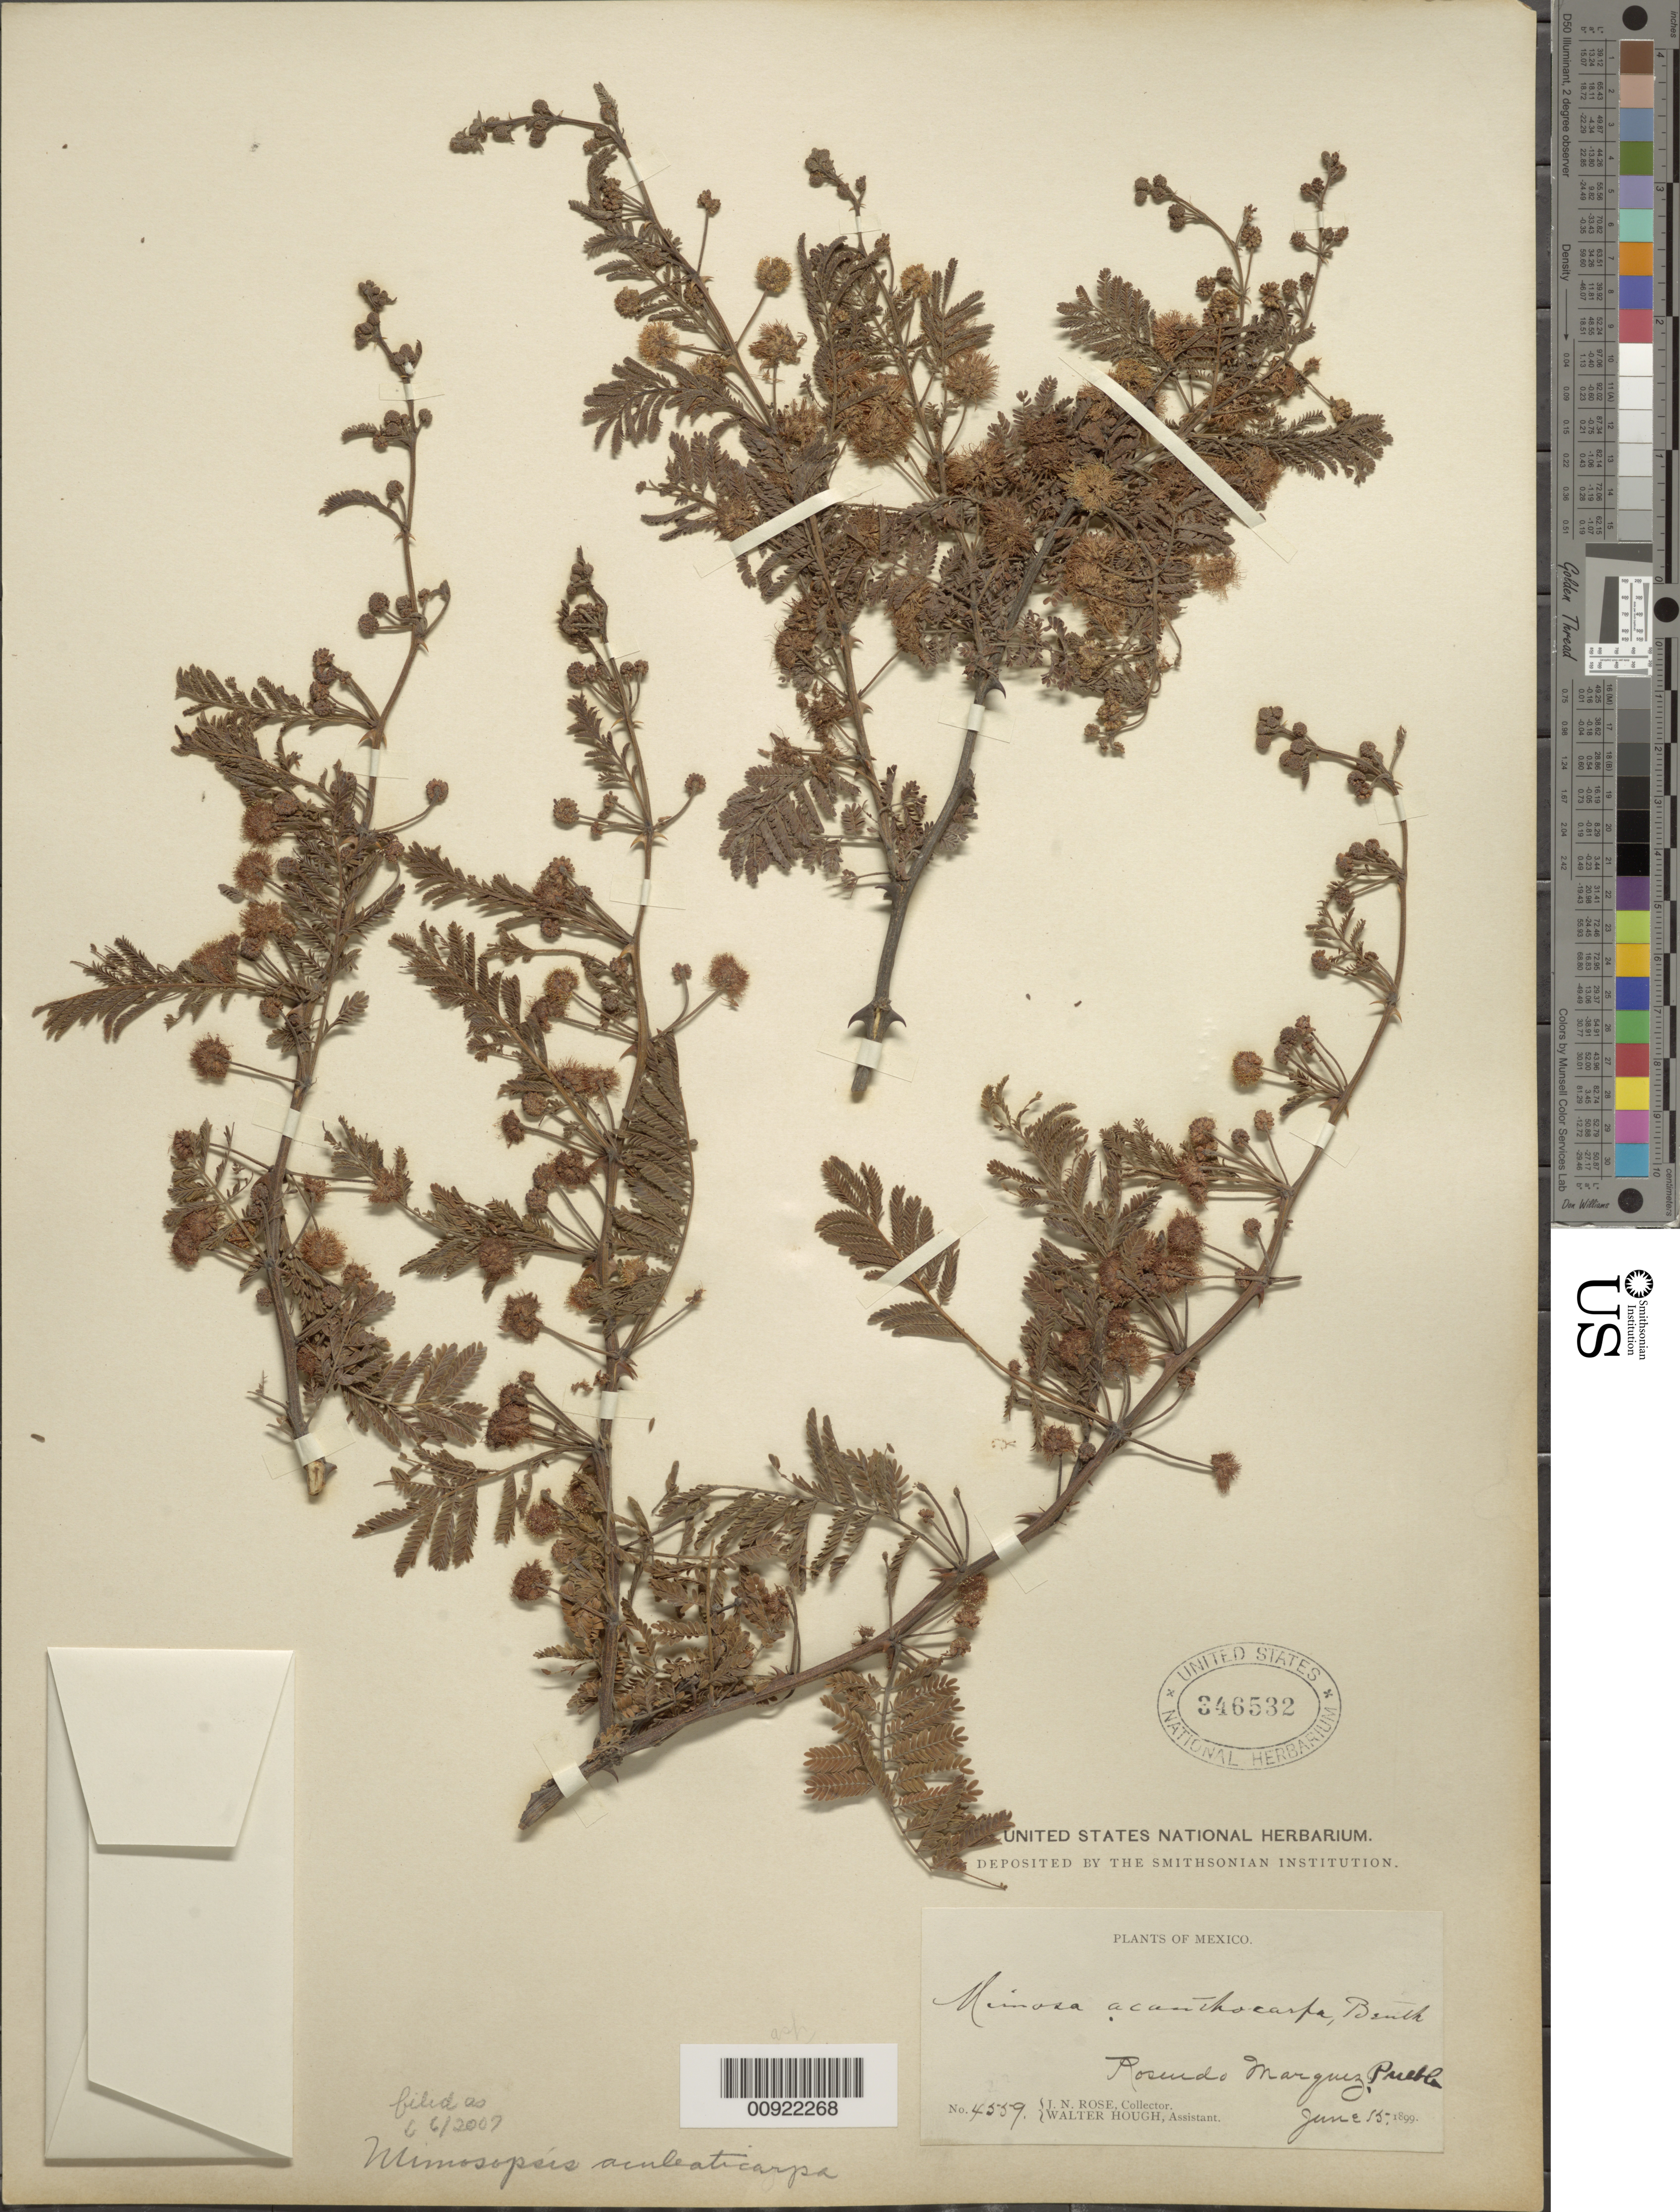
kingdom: Plantae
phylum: Tracheophyta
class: Magnoliopsida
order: Fabales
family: Fabaceae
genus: Mimosa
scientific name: Mimosa aculeaticarpa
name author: Ortega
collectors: J. N. Rose & W. Hough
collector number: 4559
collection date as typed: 15 Jun 1899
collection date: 1899-06-15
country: Mexico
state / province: Puebla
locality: Rosendo Marquez, Puebla.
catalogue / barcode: US 346532